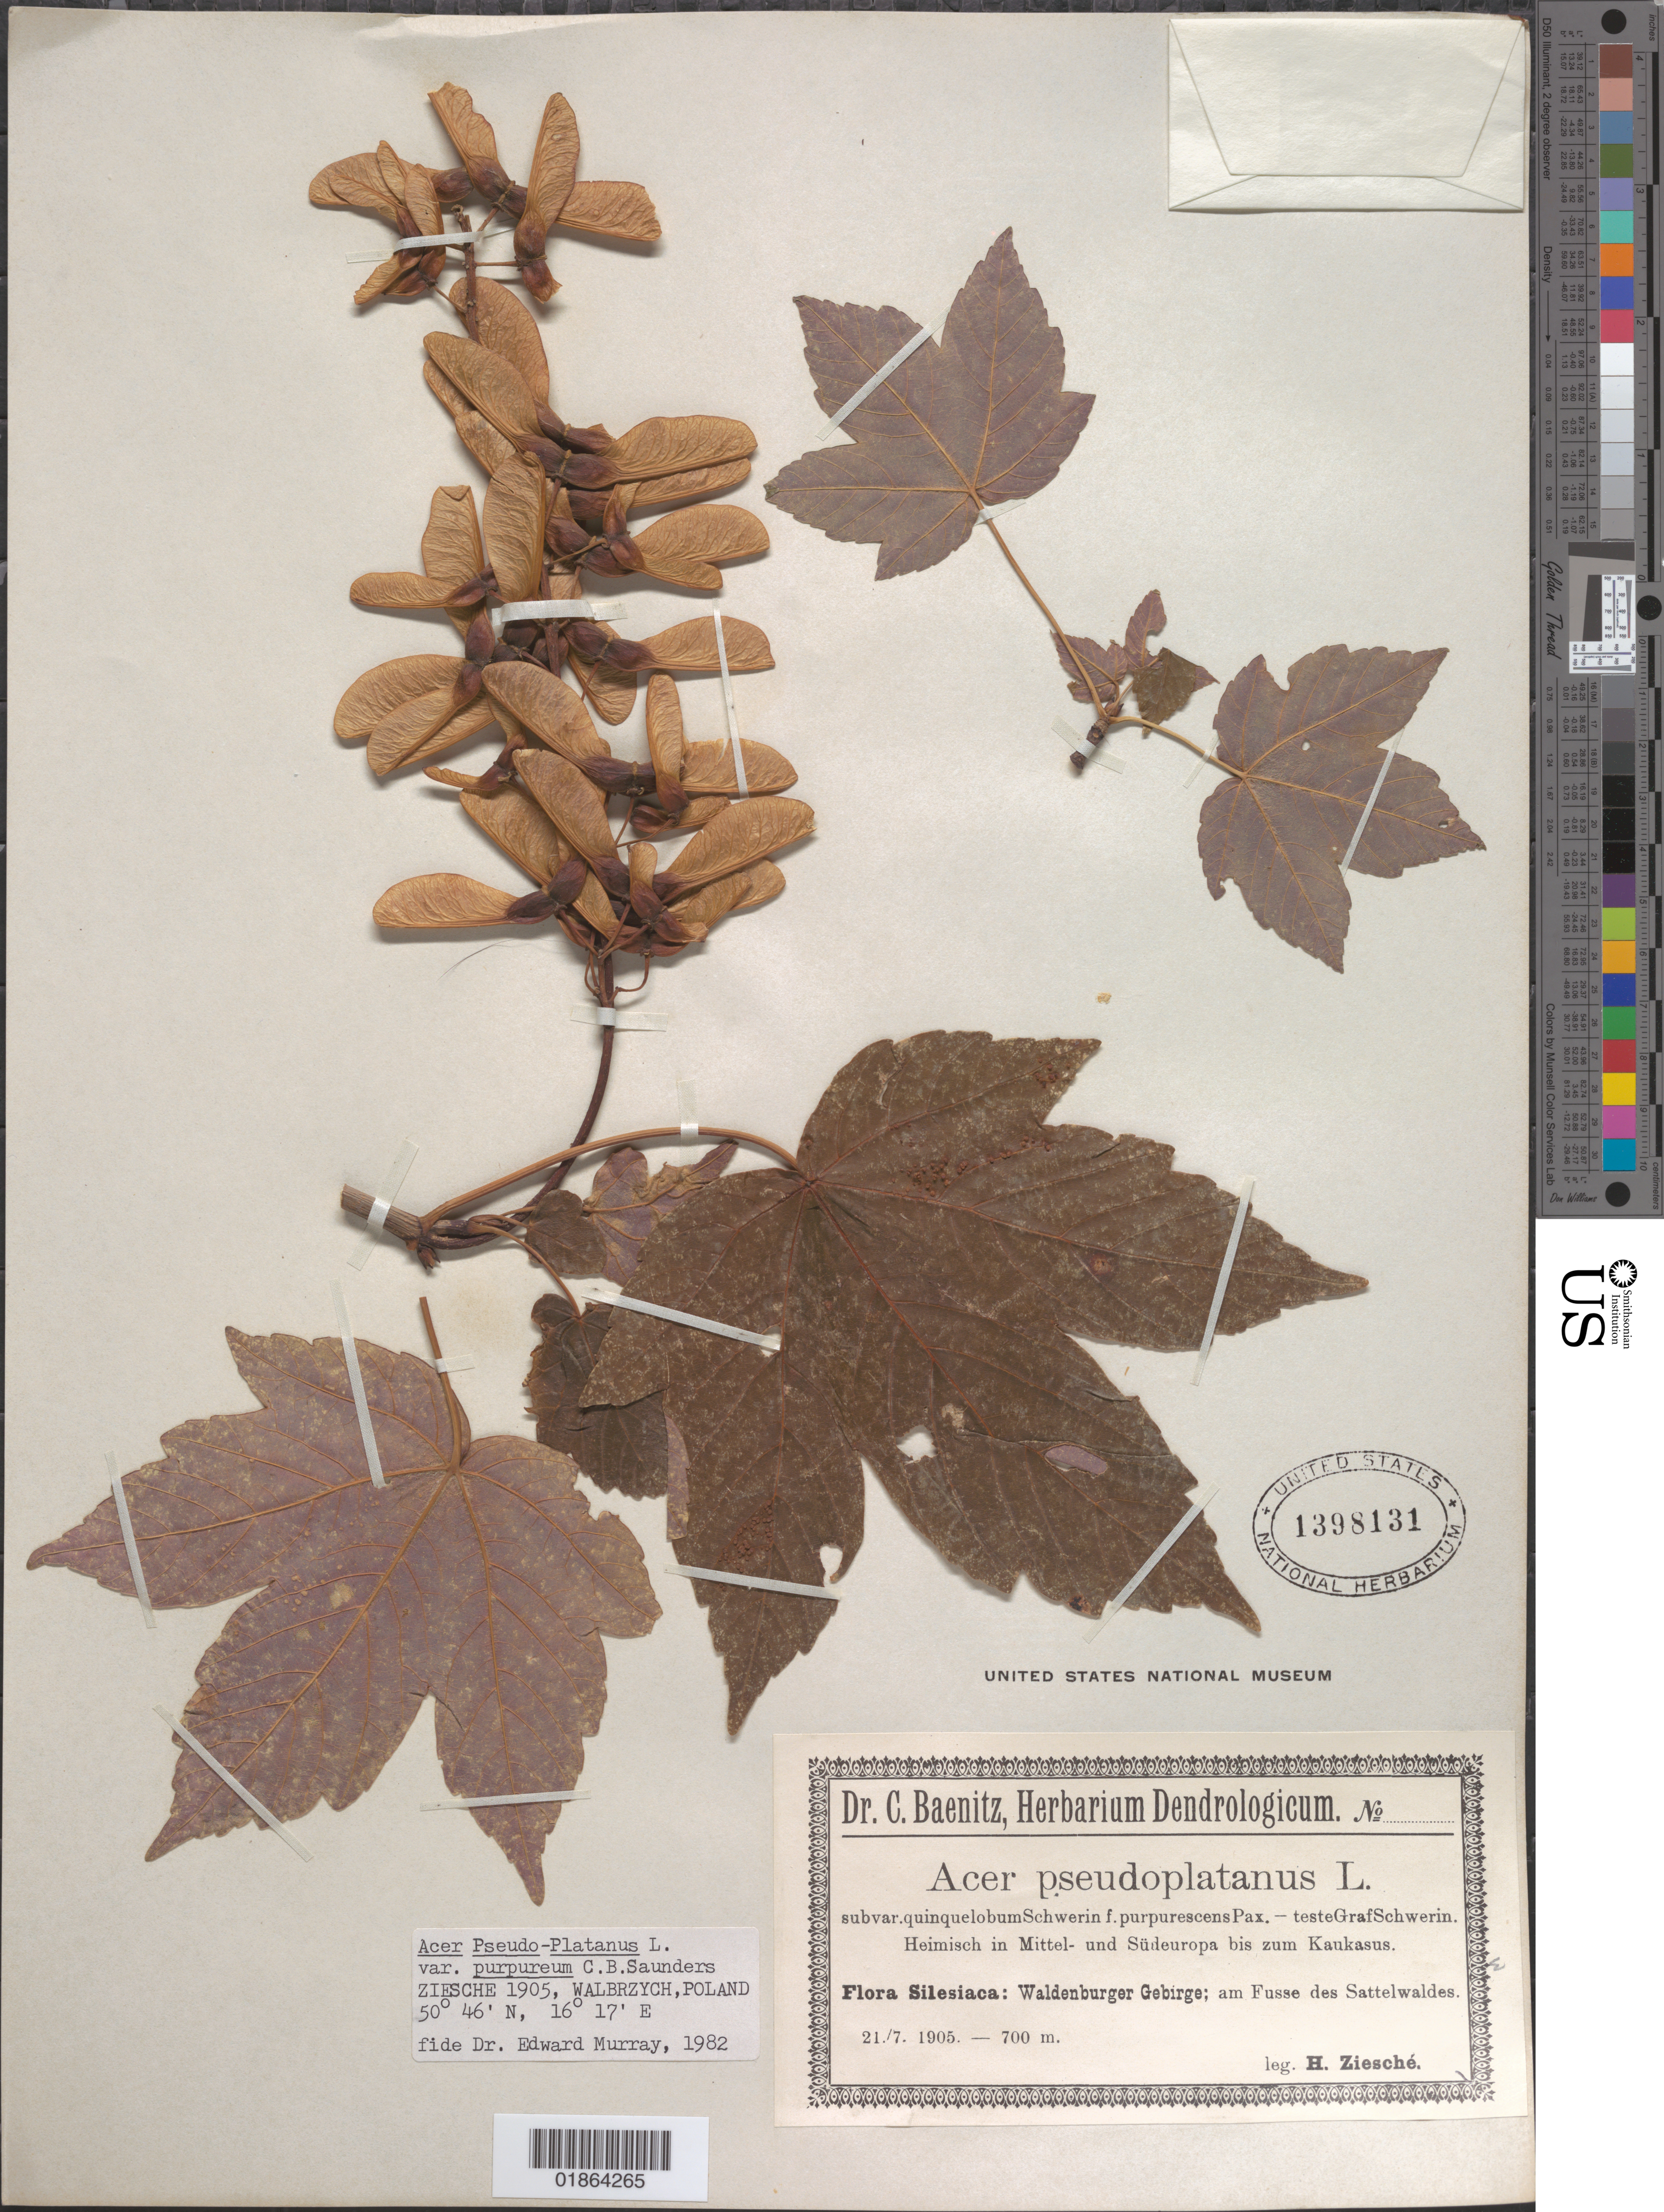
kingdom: Plantae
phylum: Tracheophyta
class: Magnoliopsida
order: Sapindales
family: Sapindaceae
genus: Acer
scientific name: Acer pseudoplatanus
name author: L.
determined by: Murray, Edward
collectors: H. Ziesché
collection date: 1905-07-21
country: Poland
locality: Schlesien. Waldenburger Gebirge; am Fusse des Sattelwaldes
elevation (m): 700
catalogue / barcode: US 1398131